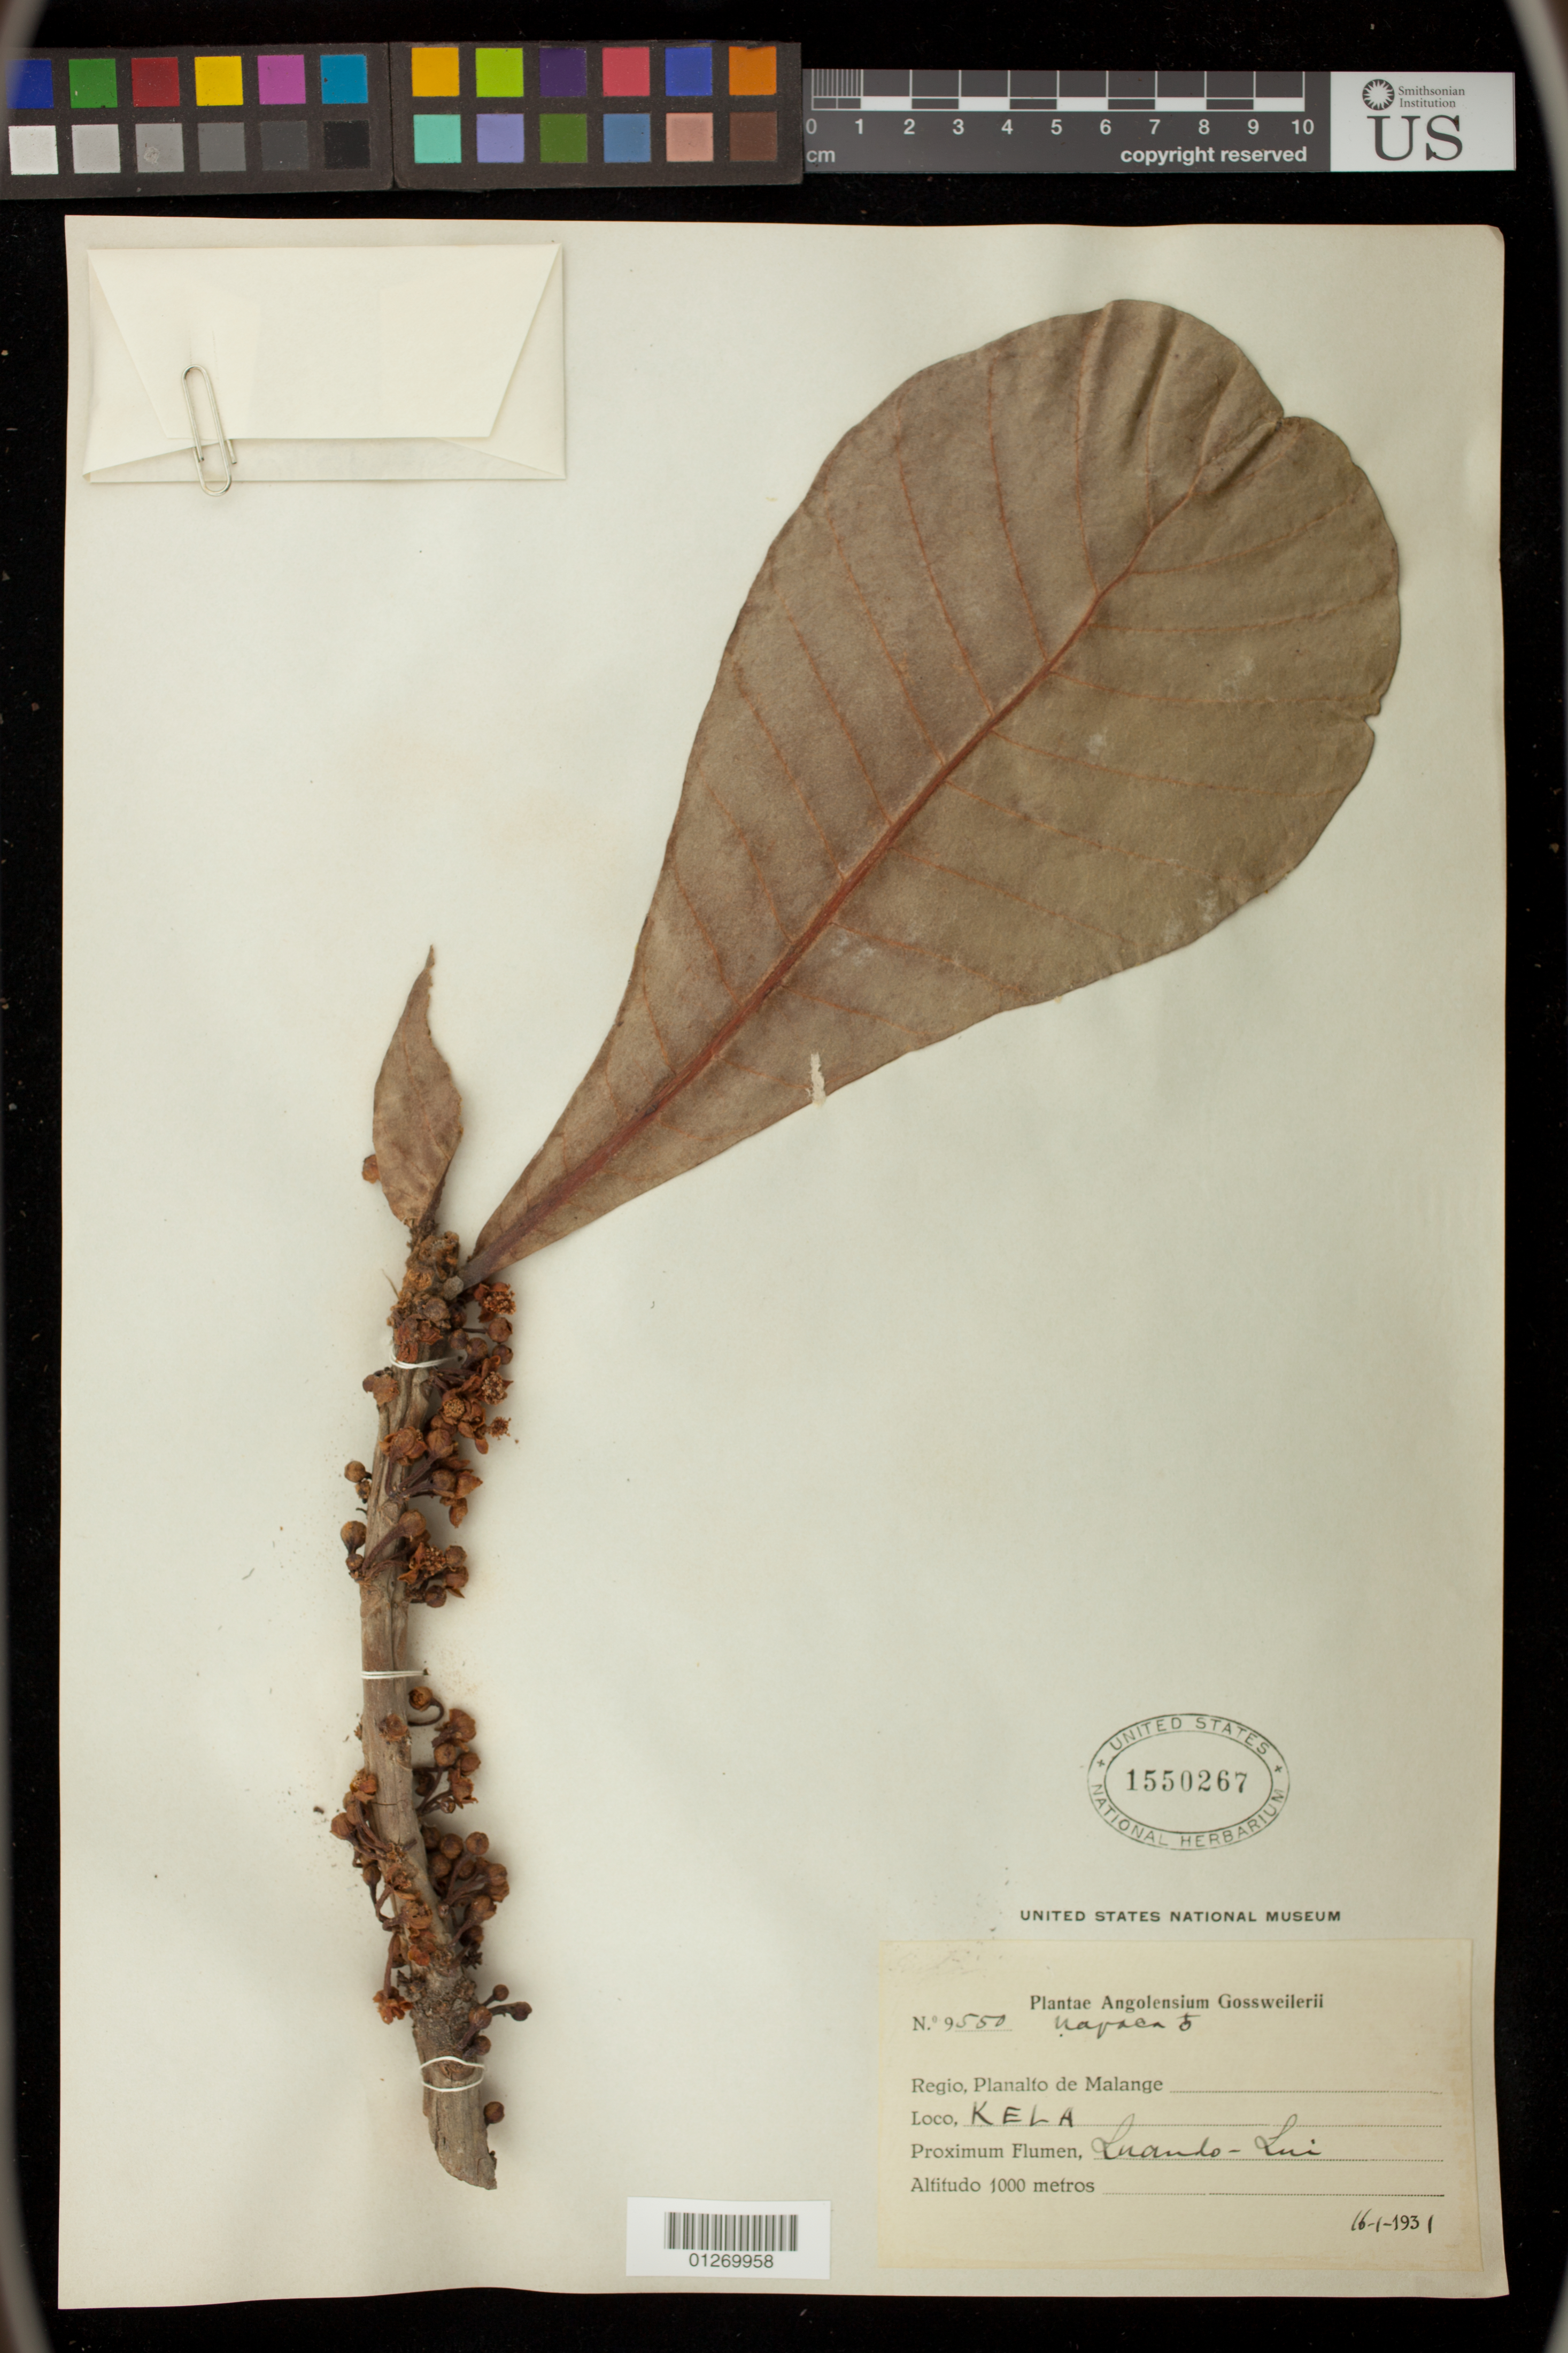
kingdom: Plantae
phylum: Tracheophyta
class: Magnoliopsida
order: Malpighiales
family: Phyllanthaceae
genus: Uapaca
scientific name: Uapaca sp.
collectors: J. Gossweiler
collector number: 9550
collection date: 1931-01-16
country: Angola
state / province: Luanda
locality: Luando-Lui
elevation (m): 1000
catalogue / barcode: US 1550267